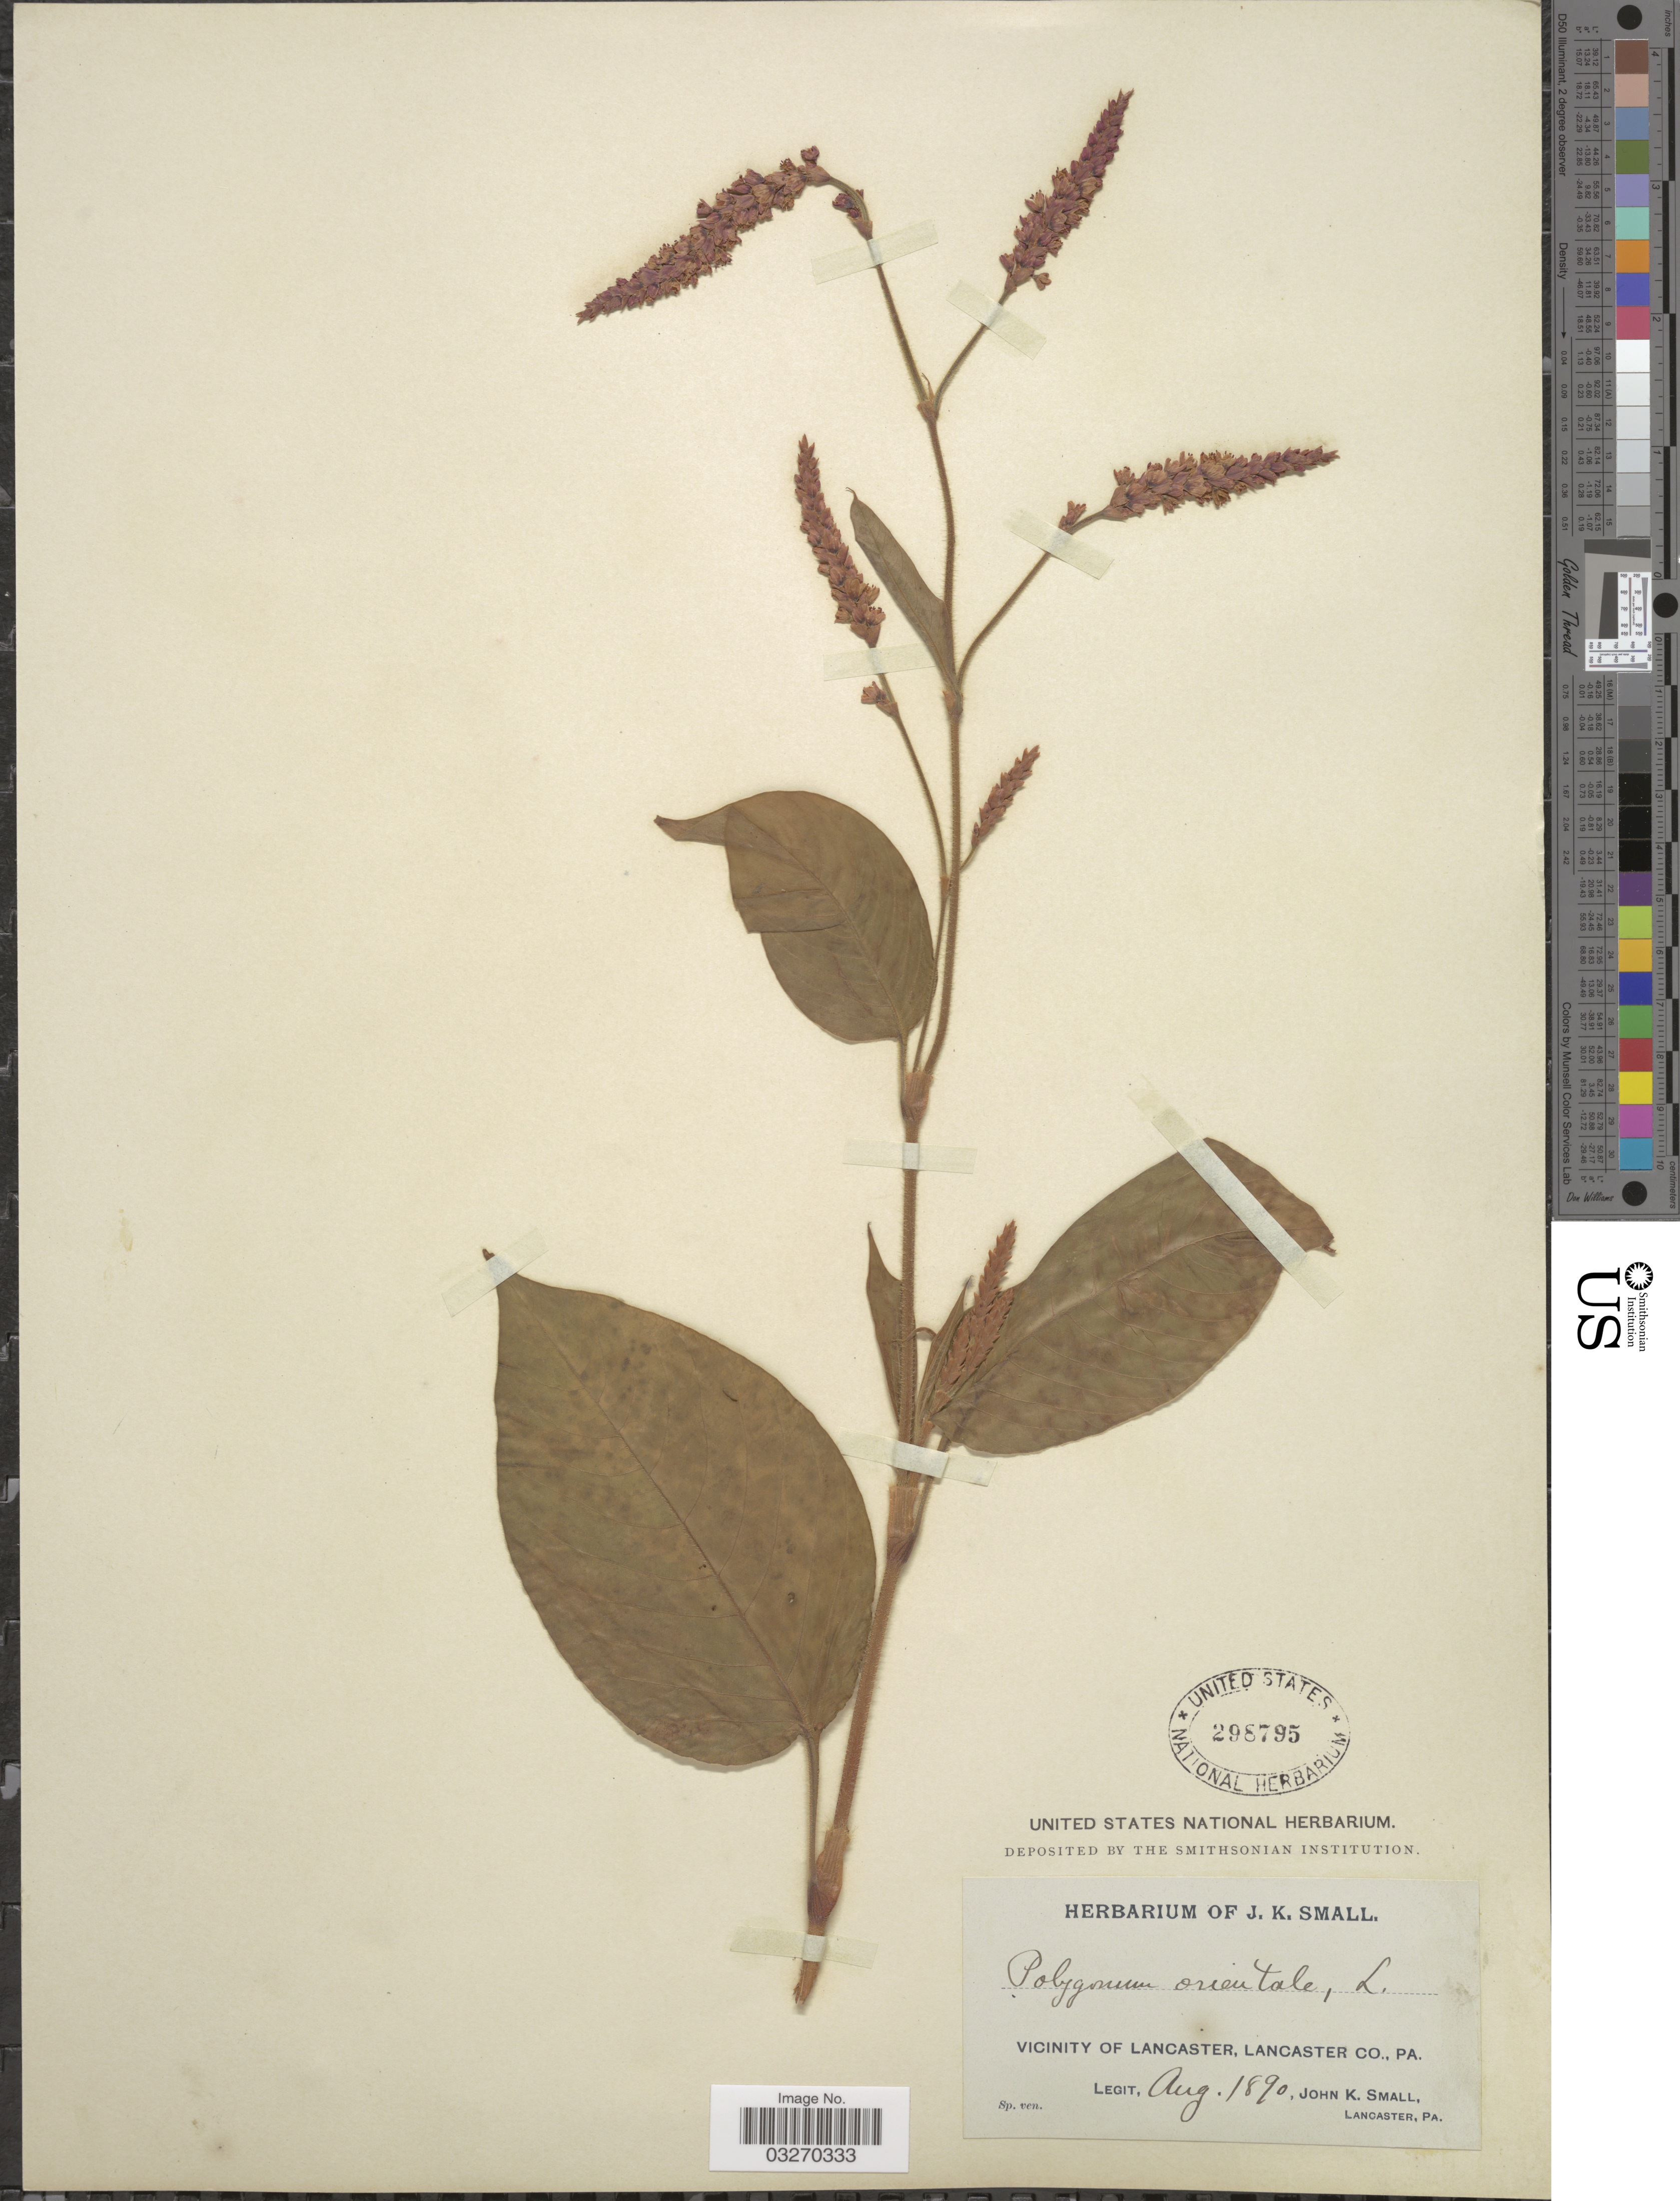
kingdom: Plantae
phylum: Tracheophyta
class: Magnoliopsida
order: Caryophyllales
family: Polygonaceae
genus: Persicaria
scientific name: Persicaria orientalis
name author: (L.) Spach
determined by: Atha, D. E.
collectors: J. K. Small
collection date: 1890-08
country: United States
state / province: Pennsylvania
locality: Vicinity of Lancaster, Lancaster Co.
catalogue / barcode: US 298795